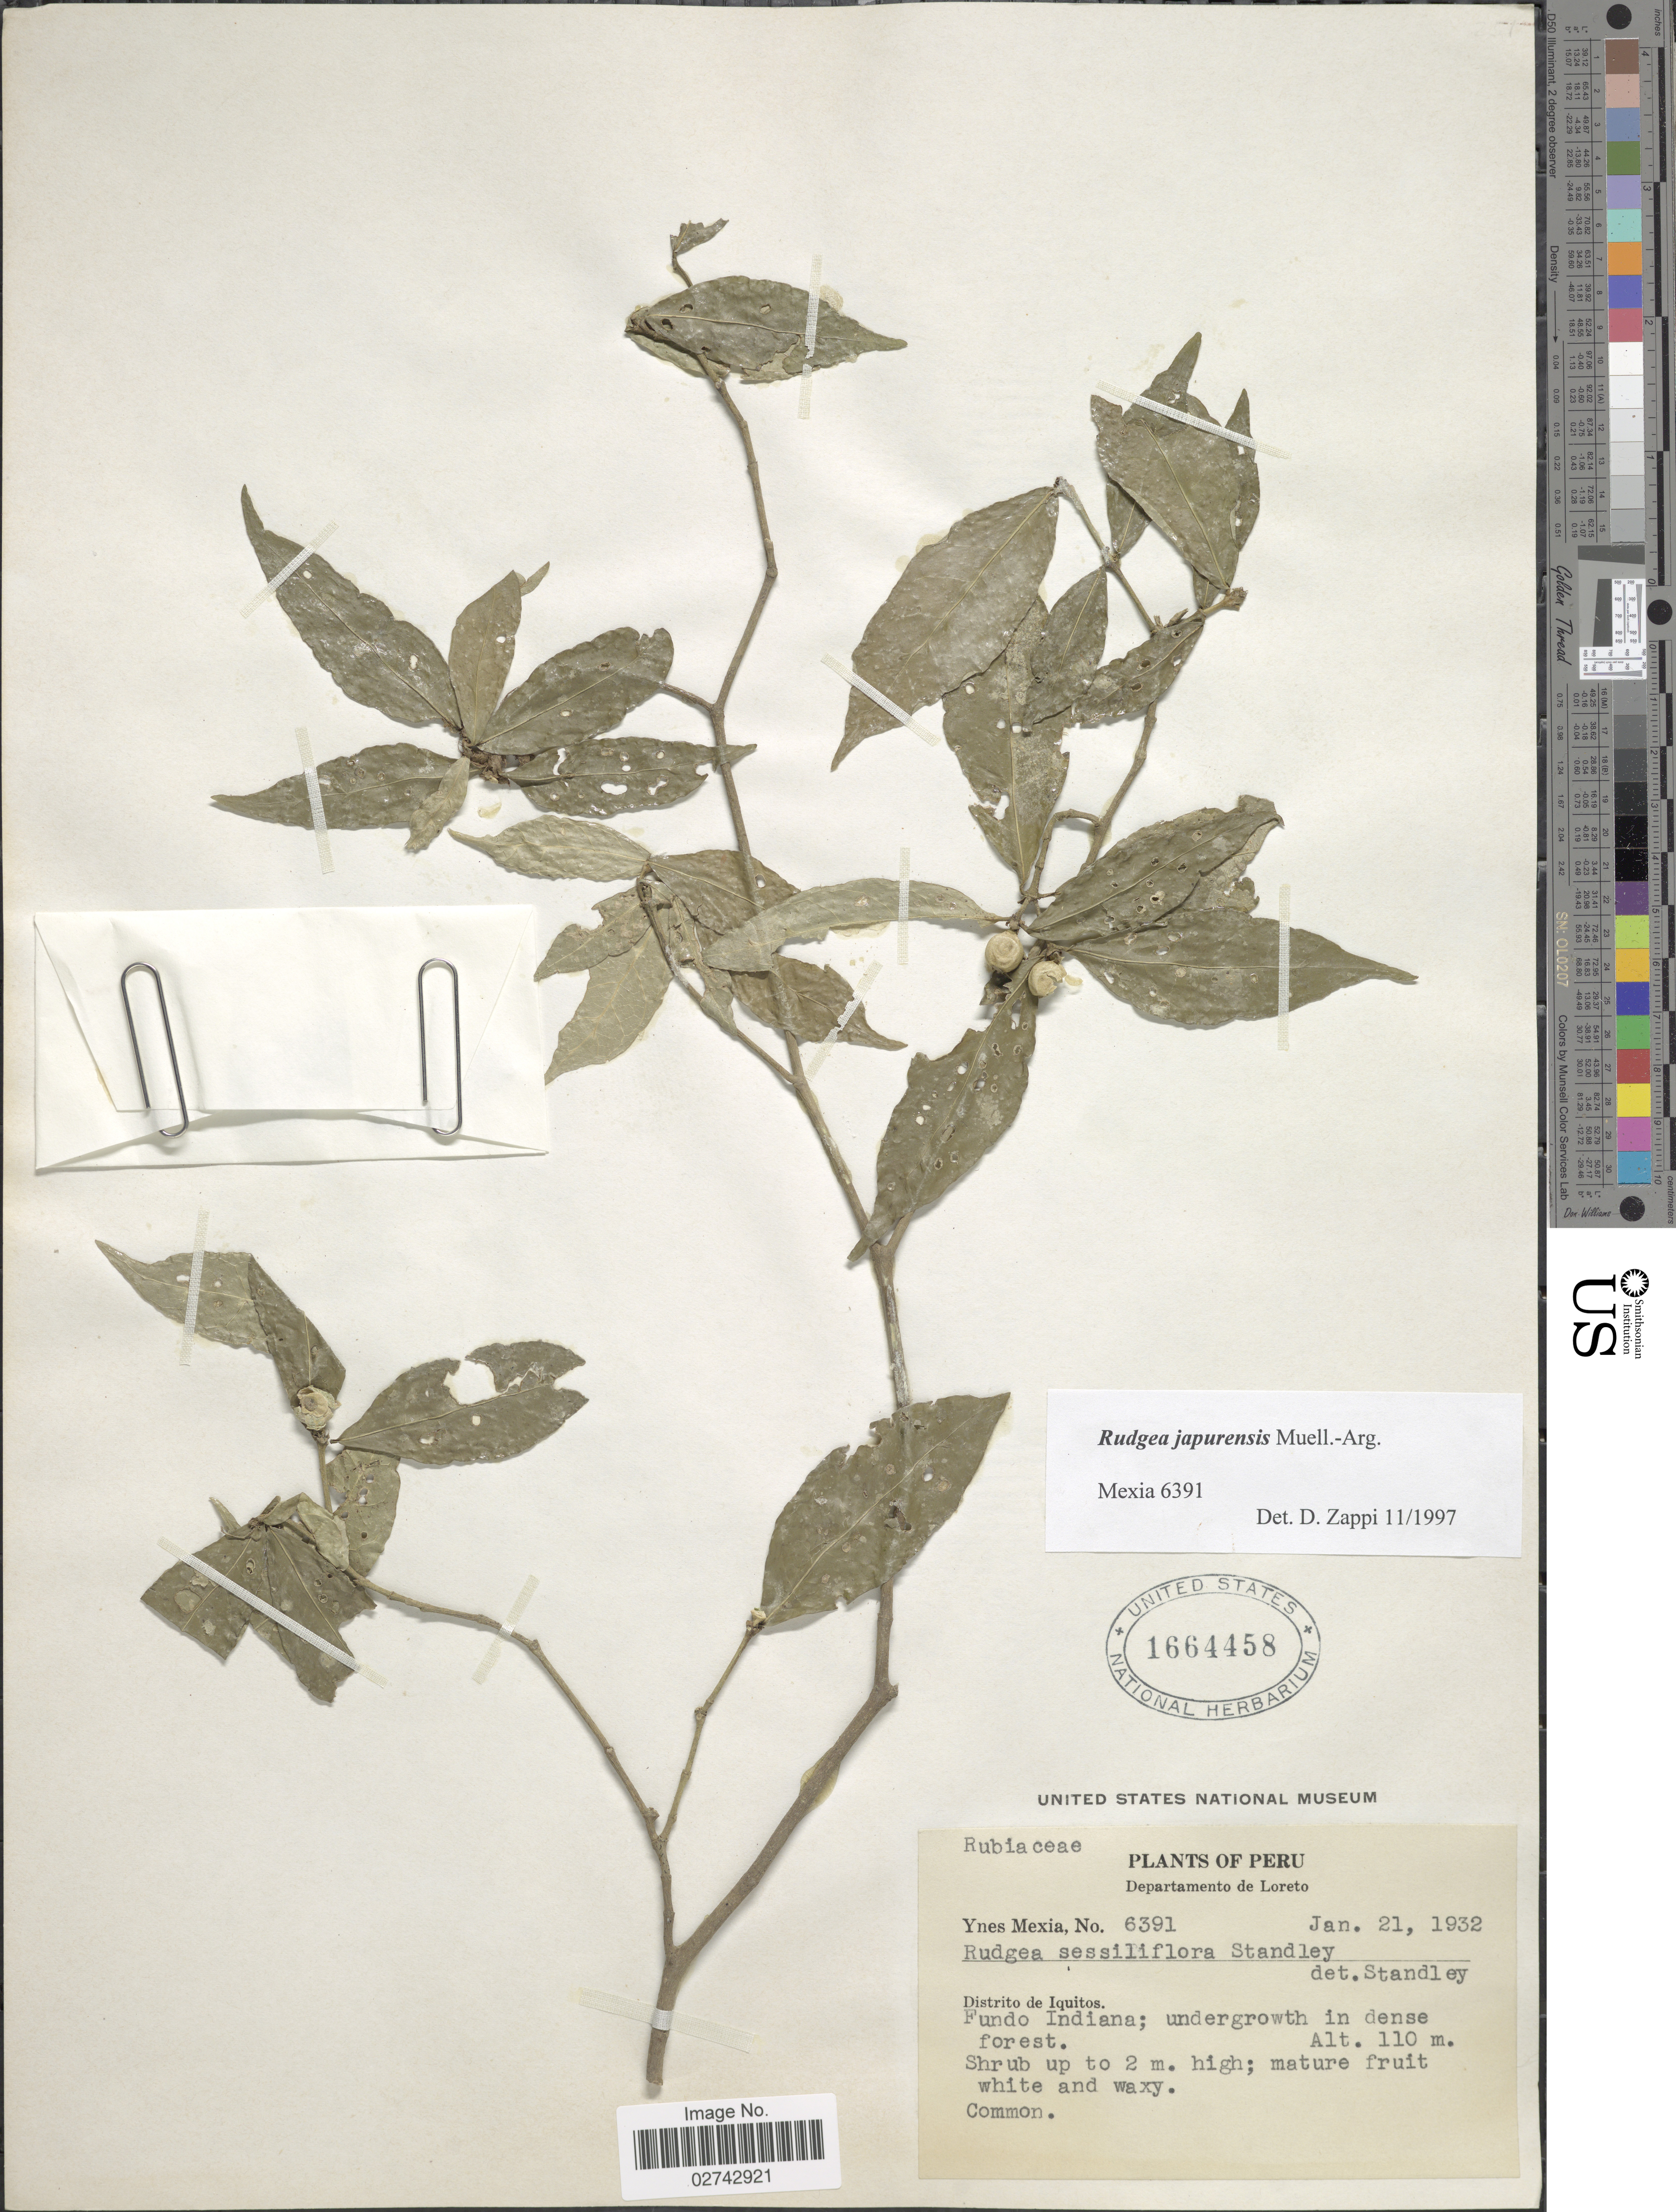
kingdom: Plantae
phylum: Tracheophyta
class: Magnoliopsida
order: Gentianales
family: Rubiaceae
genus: Rudgea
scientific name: Rudgea japurensis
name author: Müll. Arg.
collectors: Y. Mexia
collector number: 6391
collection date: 1932-01-21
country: Peru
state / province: Loreto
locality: Distrito de Iquitos. Fundo Indiana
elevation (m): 110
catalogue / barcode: US 1664458